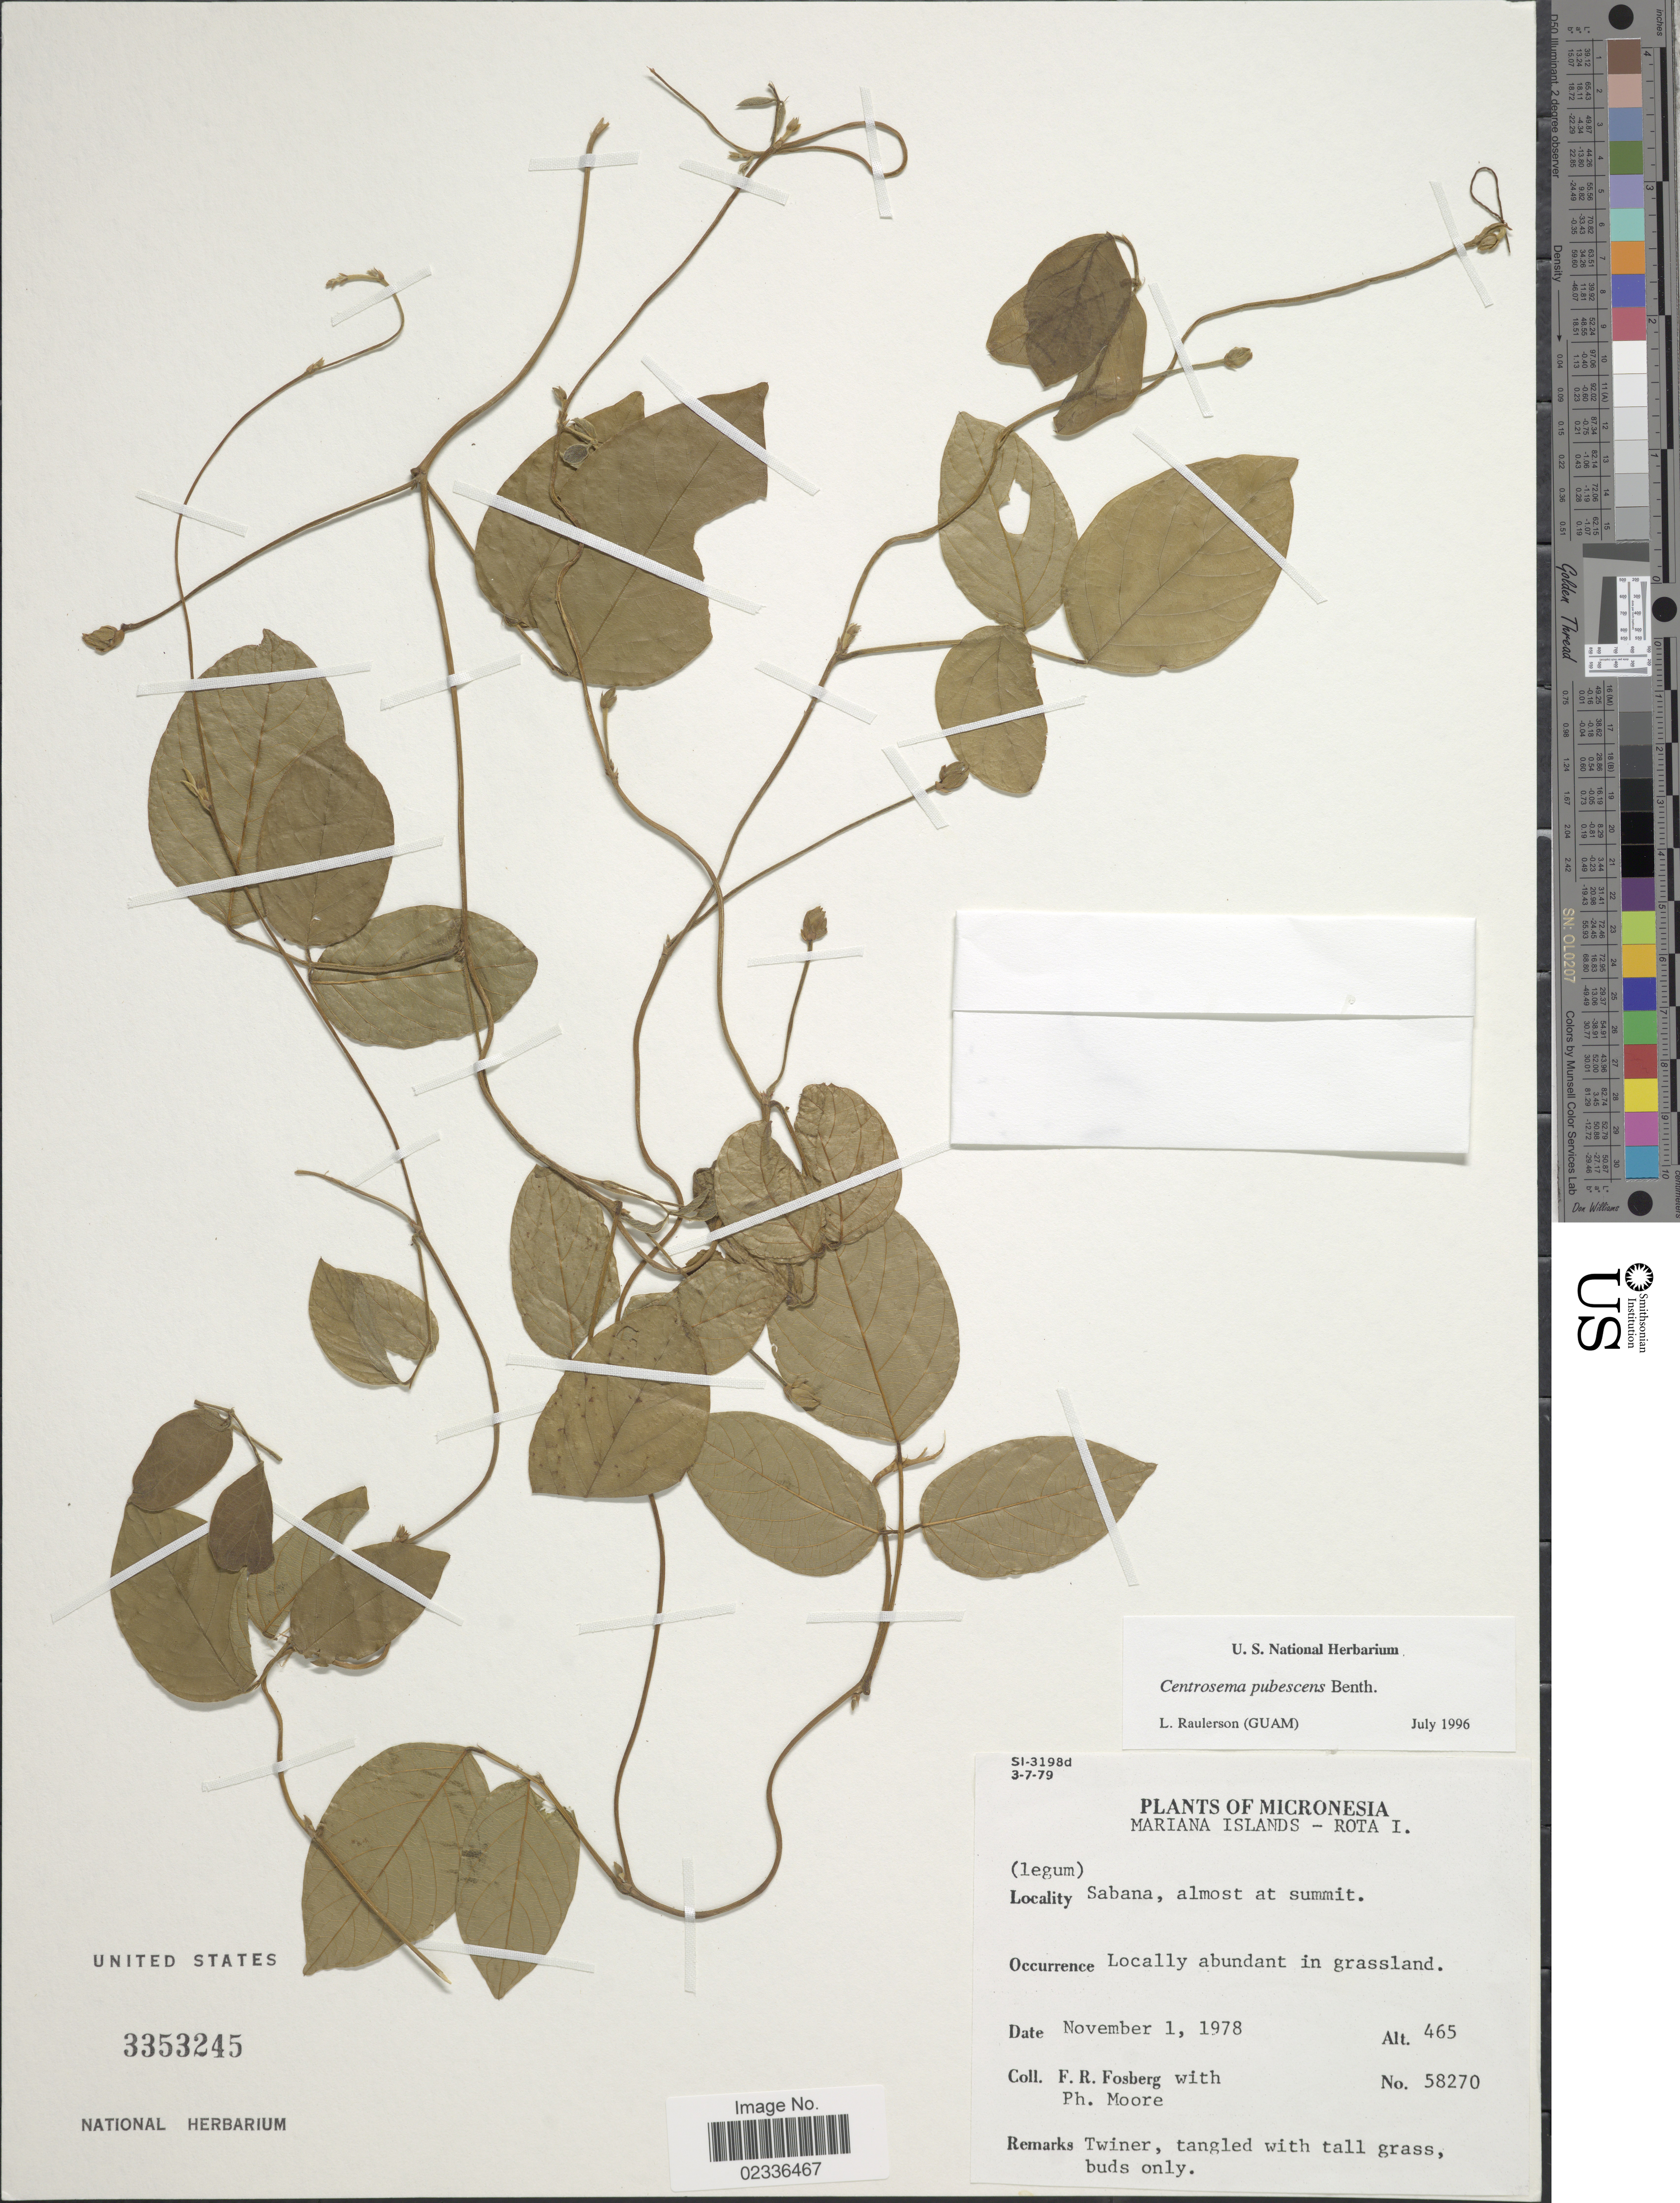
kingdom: Plantae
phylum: Tracheophyta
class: Magnoliopsida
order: Fabales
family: Fabaceae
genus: Centrosema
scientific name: Centrosema pubescens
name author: Benth.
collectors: F. R. Fosberg & P. Moore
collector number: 58270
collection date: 1978-11-01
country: Northern Mariana Islands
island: Rota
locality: Sabana, almost at summit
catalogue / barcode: US 3353245